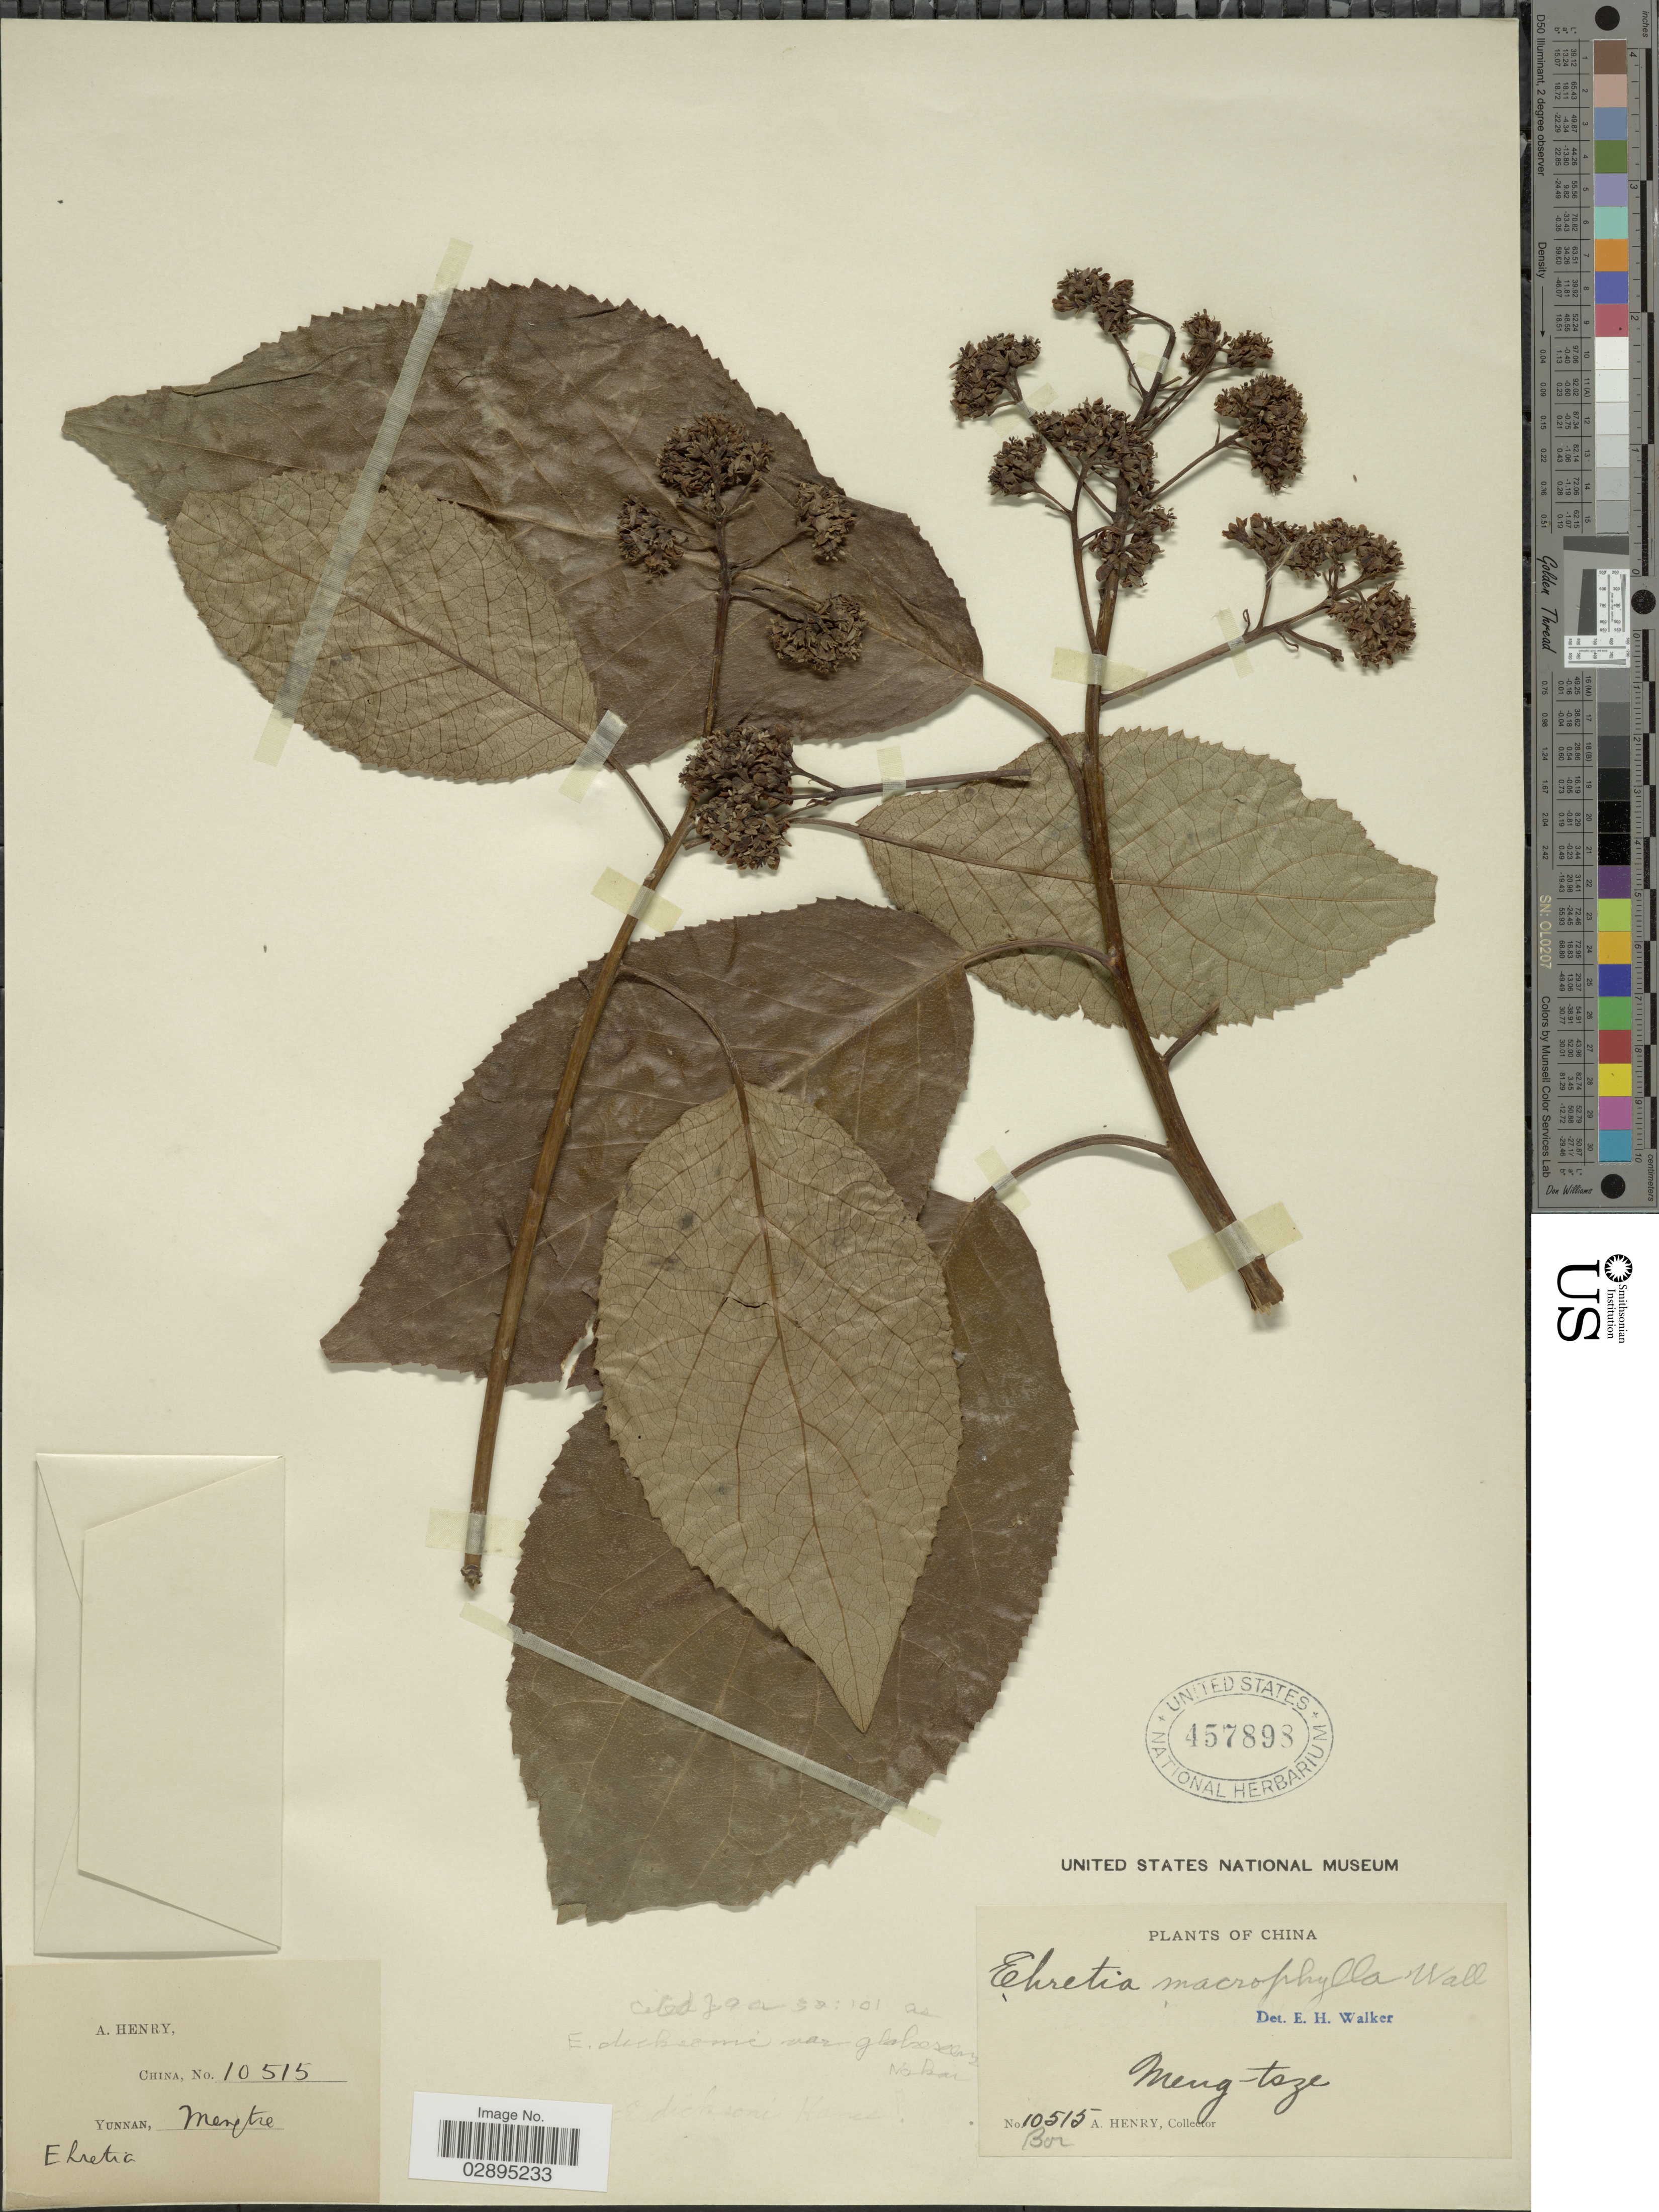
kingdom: Plantae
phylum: Tracheophyta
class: Magnoliopsida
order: Boraginales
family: Ehretiaceae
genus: Ehretia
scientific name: Ehretia dicksonii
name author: Hance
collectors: A. Henry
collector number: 10515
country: China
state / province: Yunnan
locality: Meng-tsze.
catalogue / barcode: US 457893